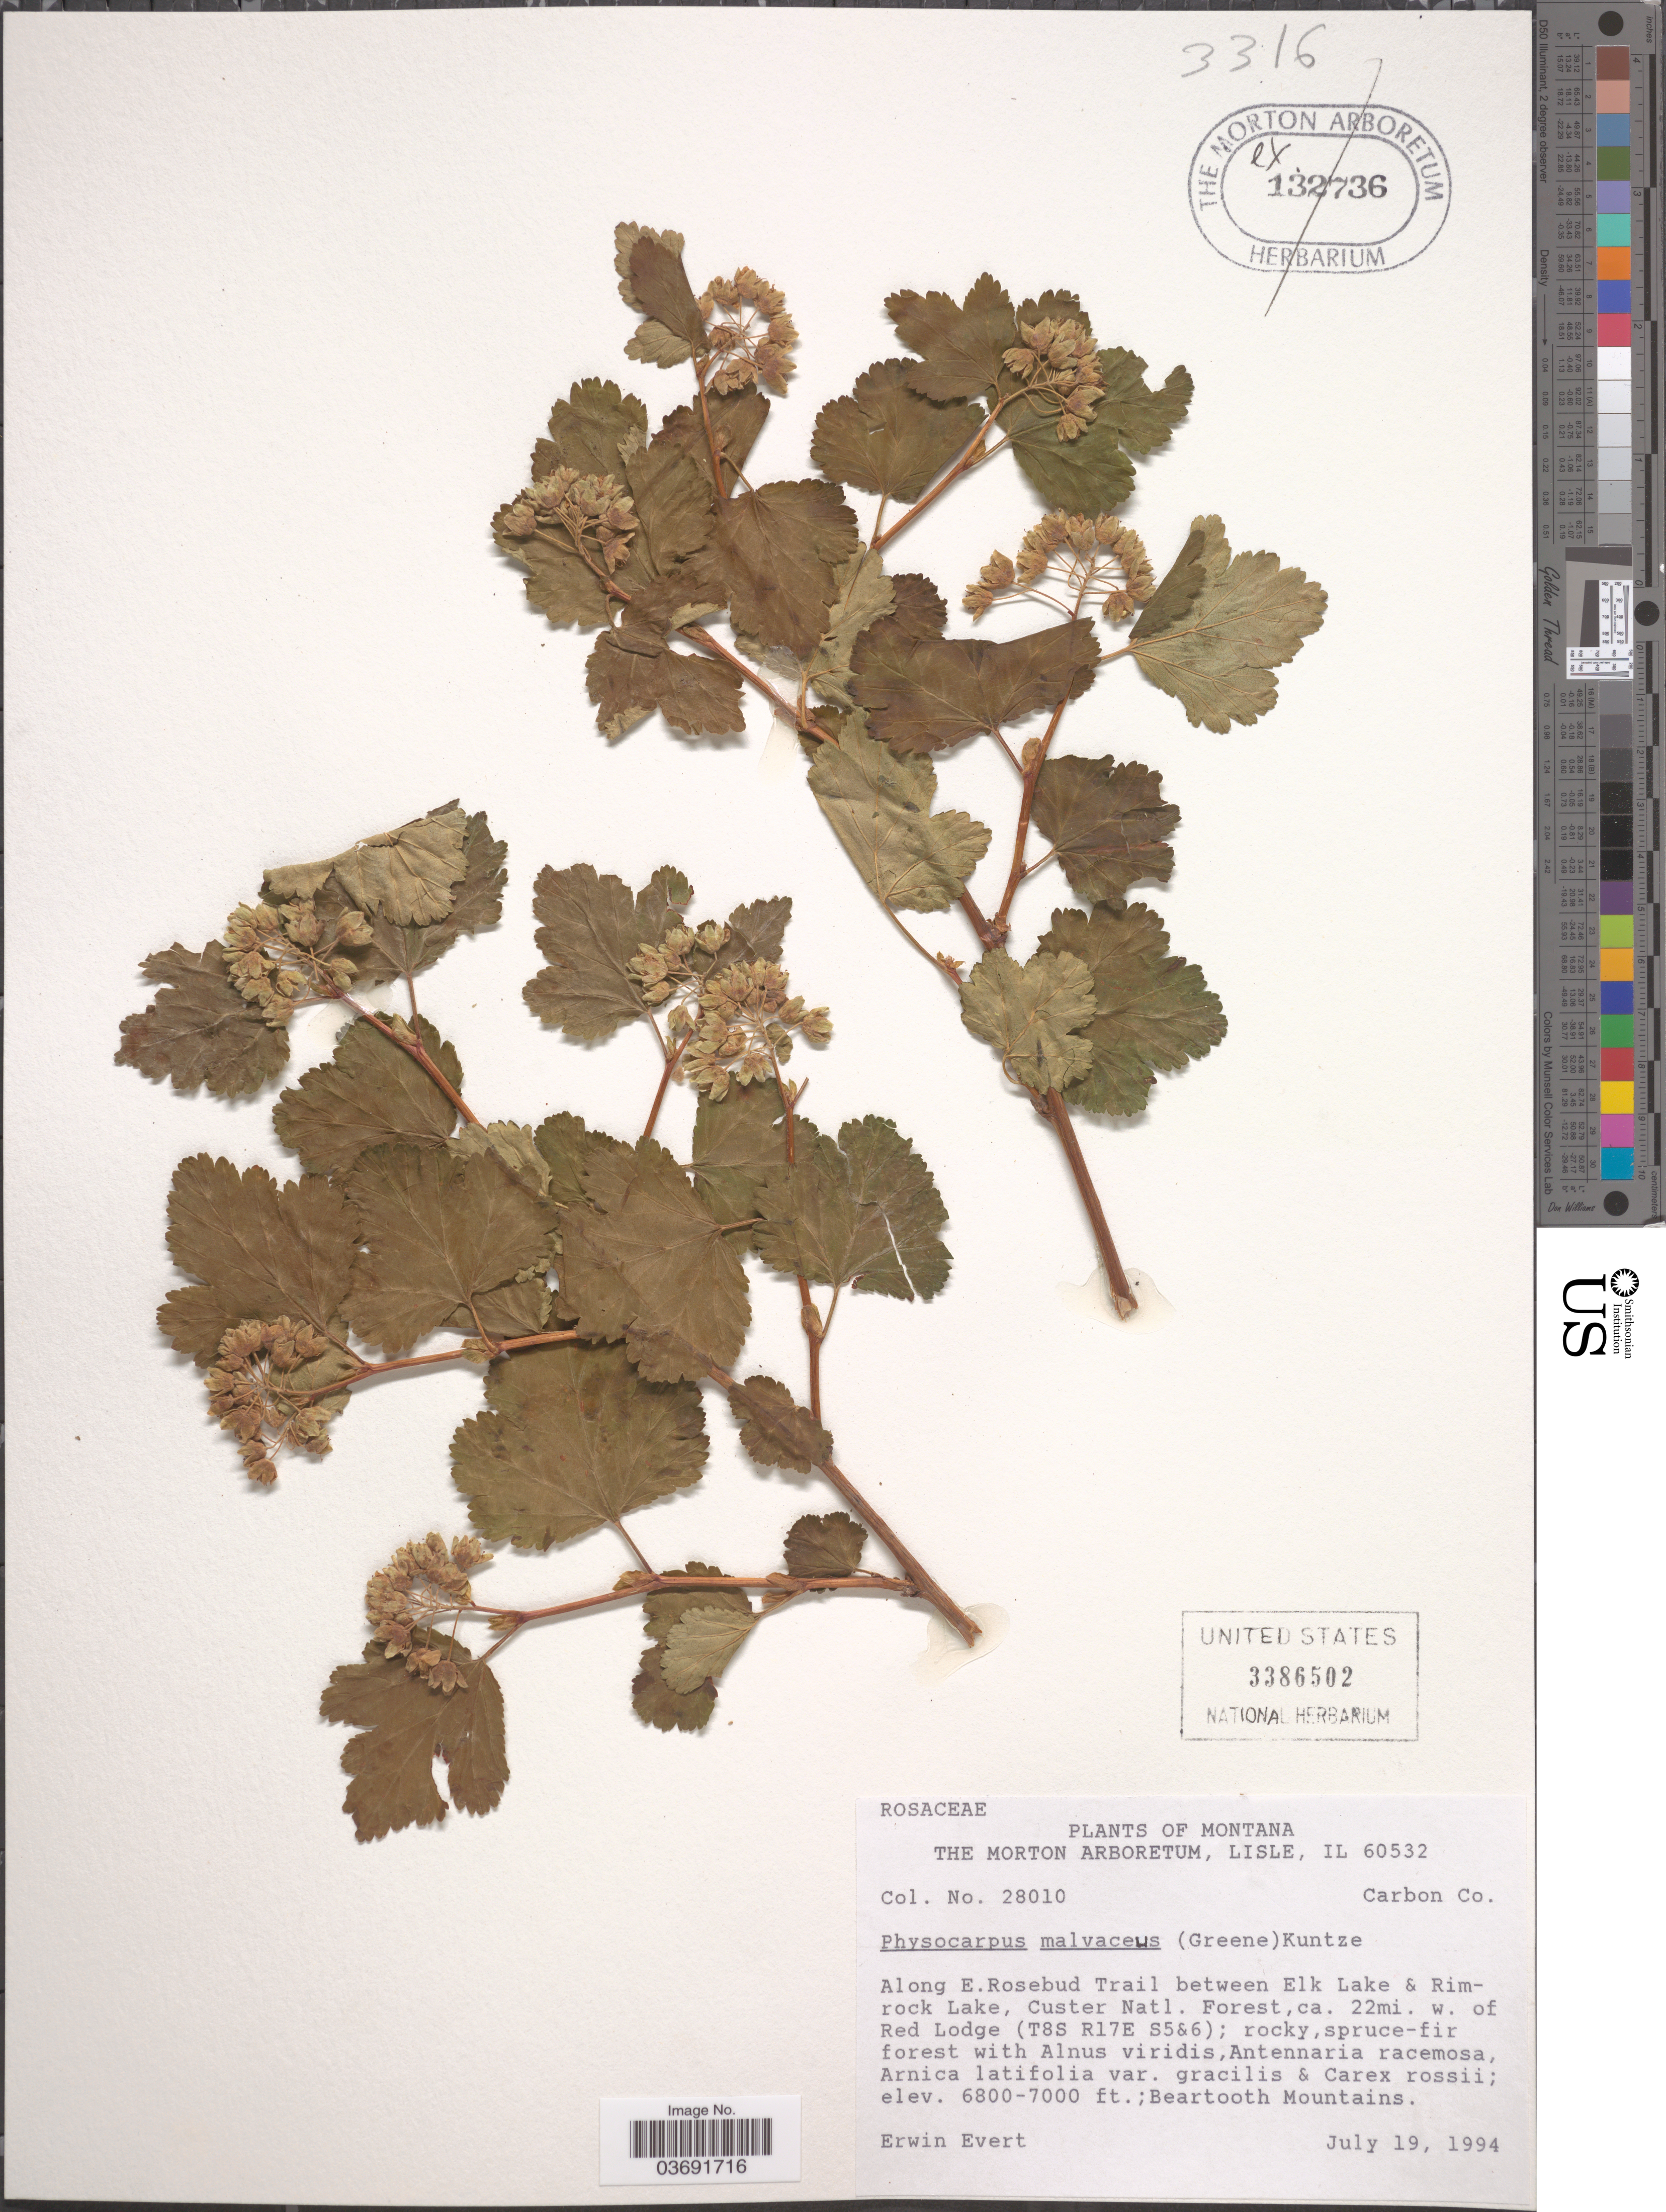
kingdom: Plantae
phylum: Tracheophyta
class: Magnoliopsida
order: Rosales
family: Rosaceae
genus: Physocarpus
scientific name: Physocarpus malvaceus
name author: (Greene) Kuntze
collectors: E. Evert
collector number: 28010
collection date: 1994-07-19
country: United States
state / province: Montana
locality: Carbon Co. Along E.Rosebud Trail between Elk Lake & Rimrock Lake, Custer Natl. Forest, ca. 22mi. w. of Red Lodge (T8S R17E S5&6), Beartooth Mountains.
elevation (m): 2073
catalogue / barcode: US 3386502